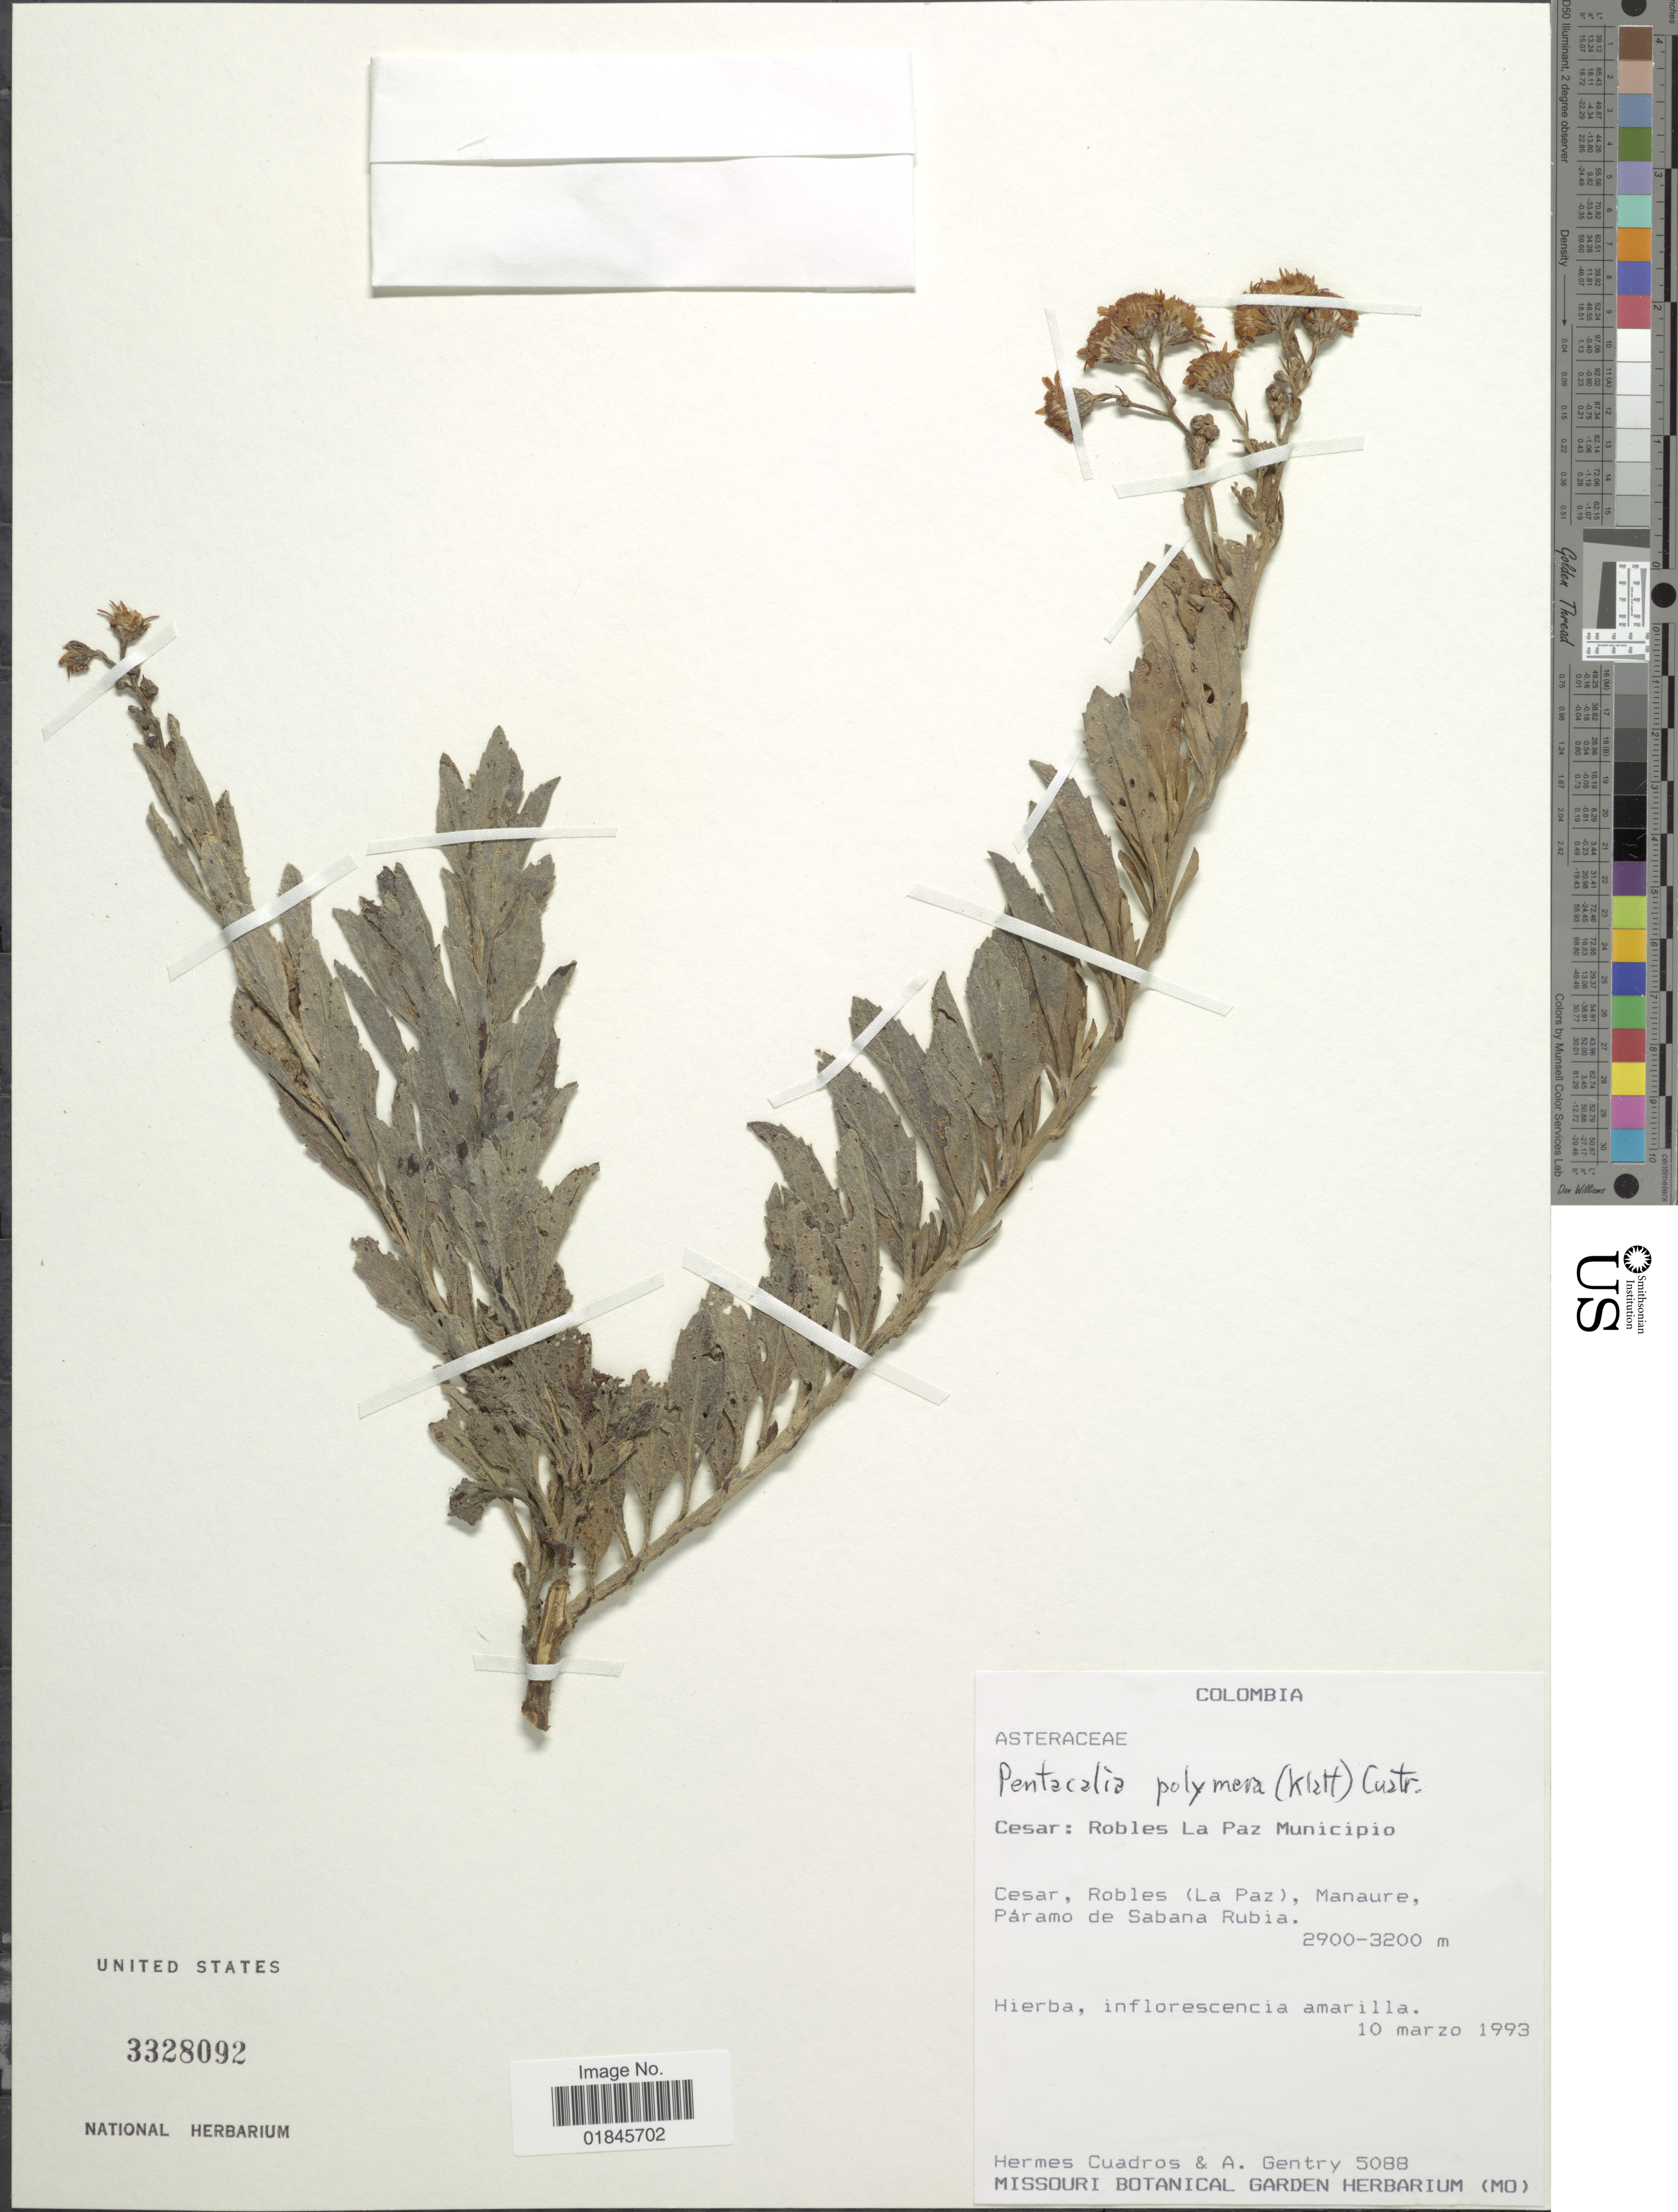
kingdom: Plantae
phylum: Tracheophyta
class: Magnoliopsida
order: Asterales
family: Asteraceae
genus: Pentacalia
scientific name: Pentacalia polymera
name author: (Klatt) Cuatrec.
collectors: H. Cuadros & A. H. Gentry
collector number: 5088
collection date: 1993-03-10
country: Colombia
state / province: Cesar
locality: Cesar: Robles La Paz Municipio. Cesar, Robles (La Paz). Manaure, Páramo de Sabana Rubia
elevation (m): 2900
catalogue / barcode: US 3328092